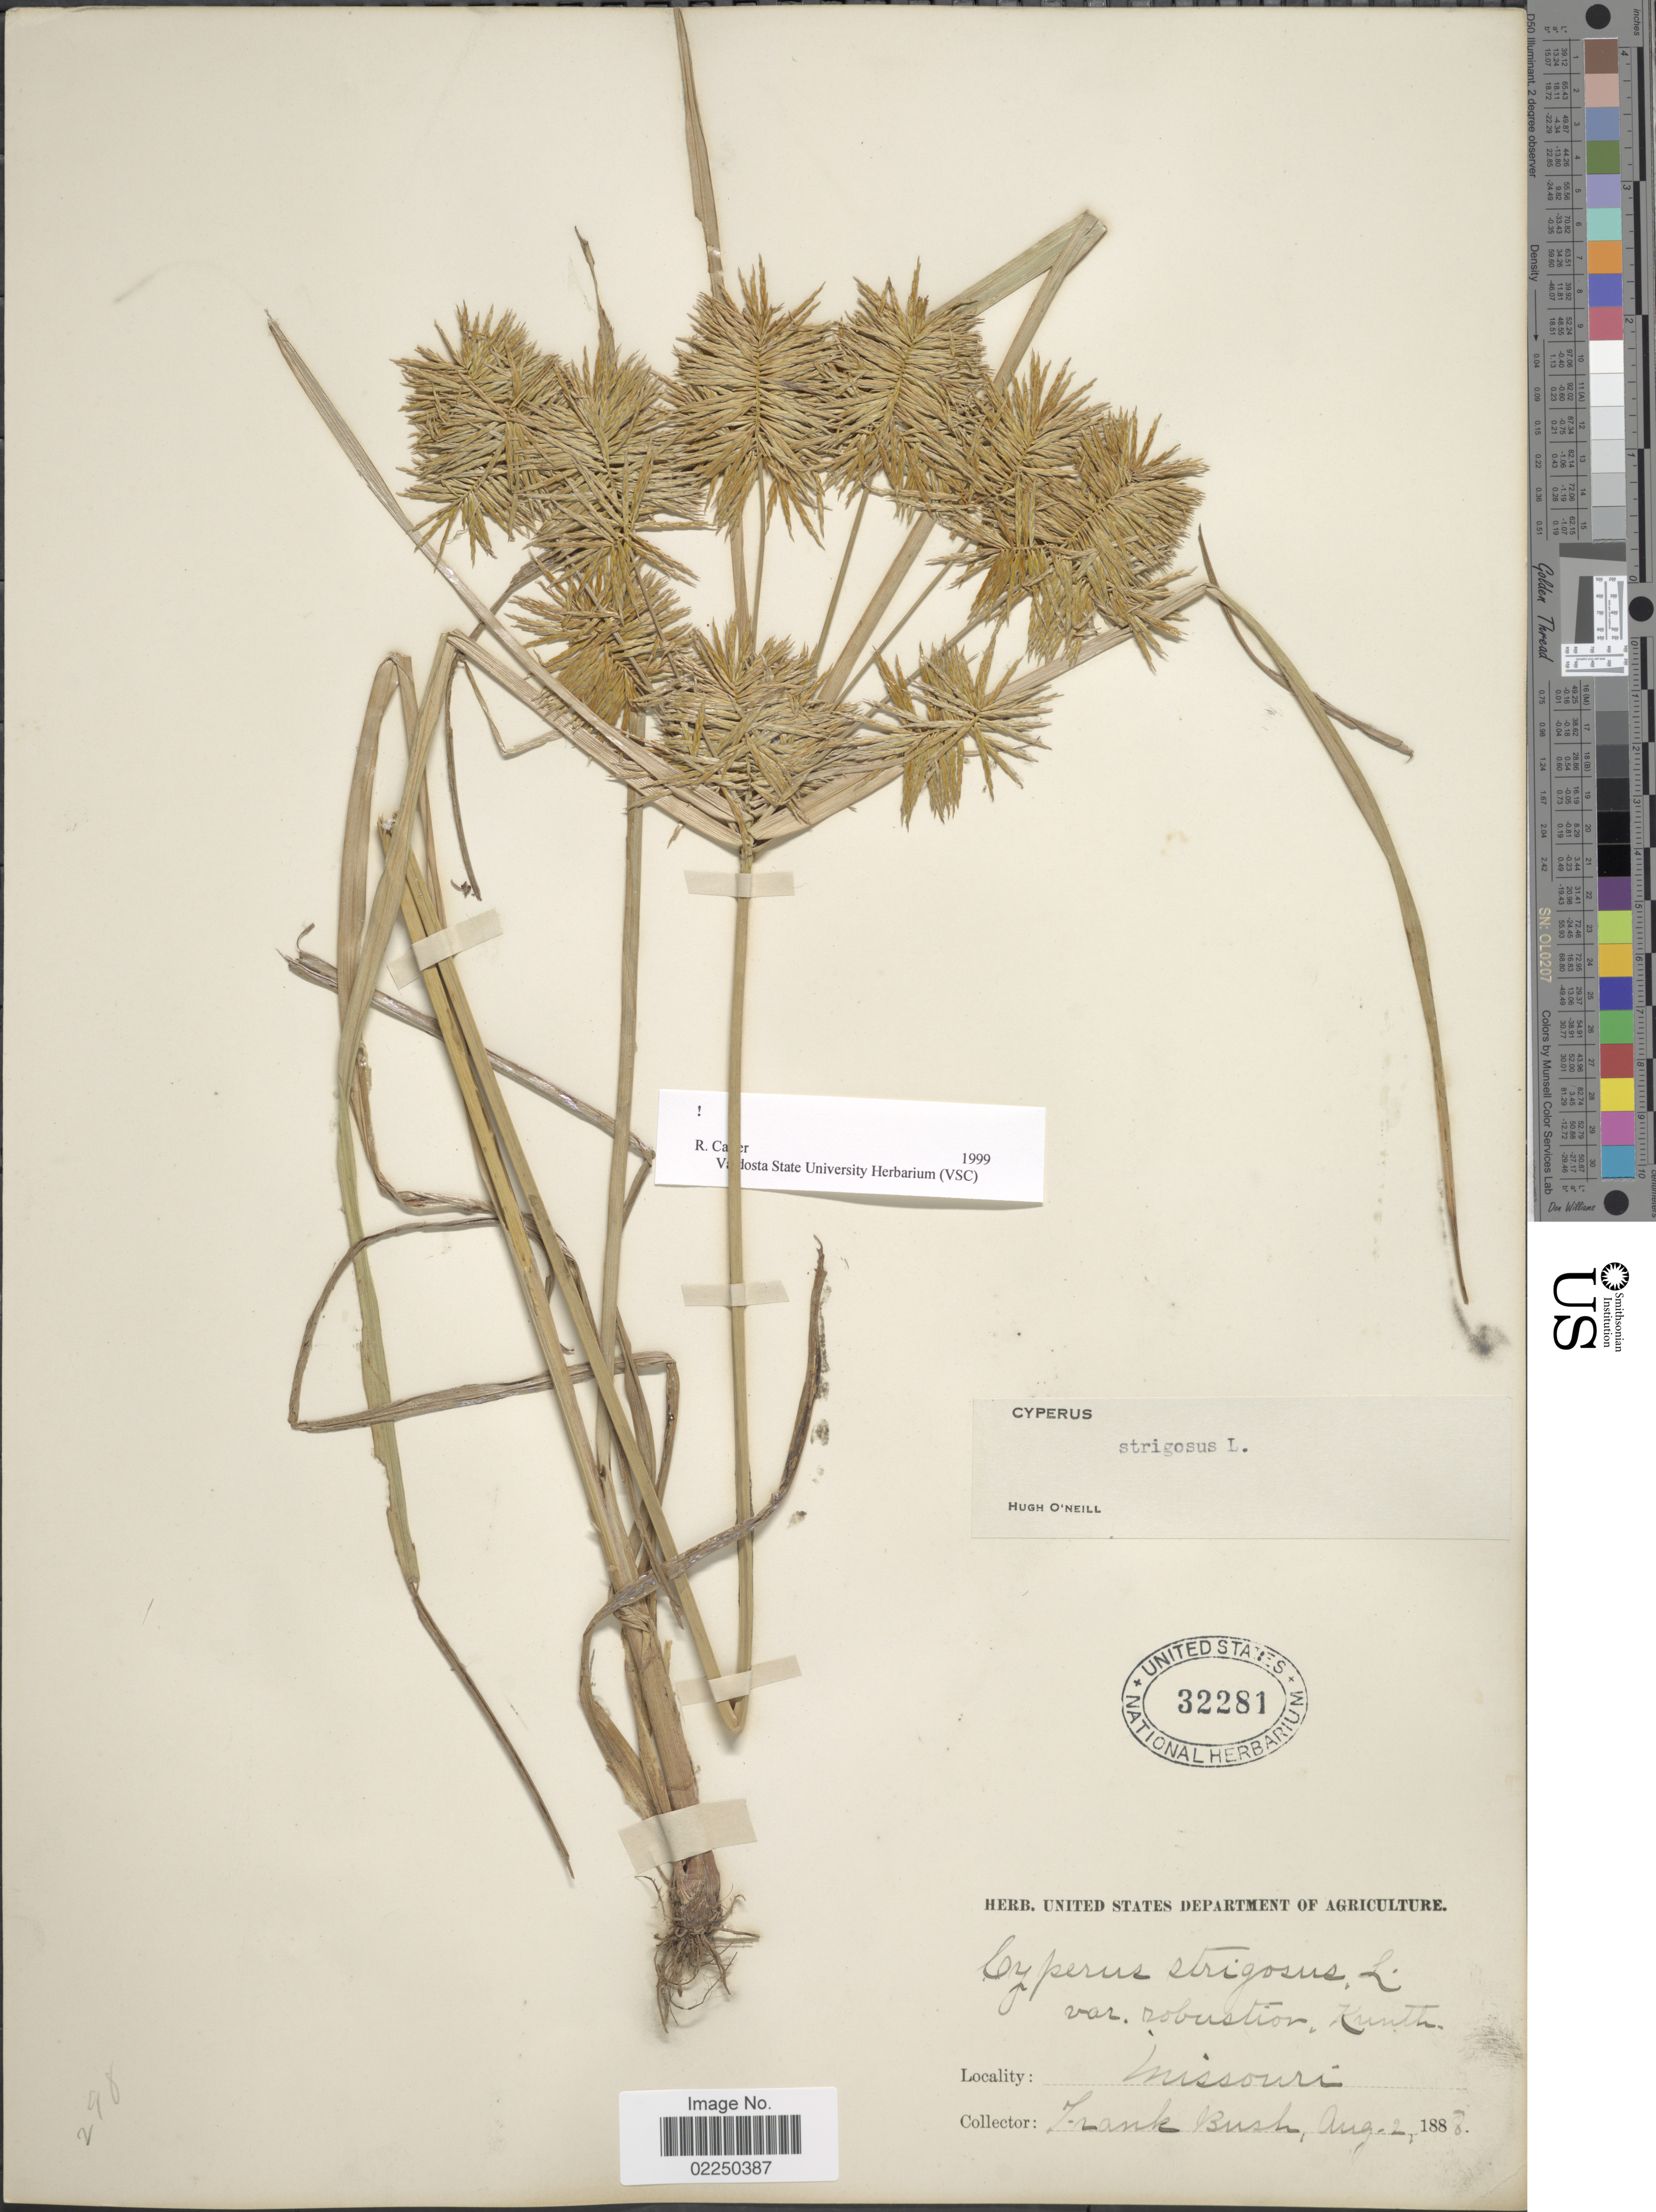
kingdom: Plantae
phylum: Tracheophyta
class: Liliopsida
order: Poales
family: Cyperaceae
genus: Cyperus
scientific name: Cyperus strigosus L.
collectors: F. Bush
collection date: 1888-08-02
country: United States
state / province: Missouri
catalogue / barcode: US 32281